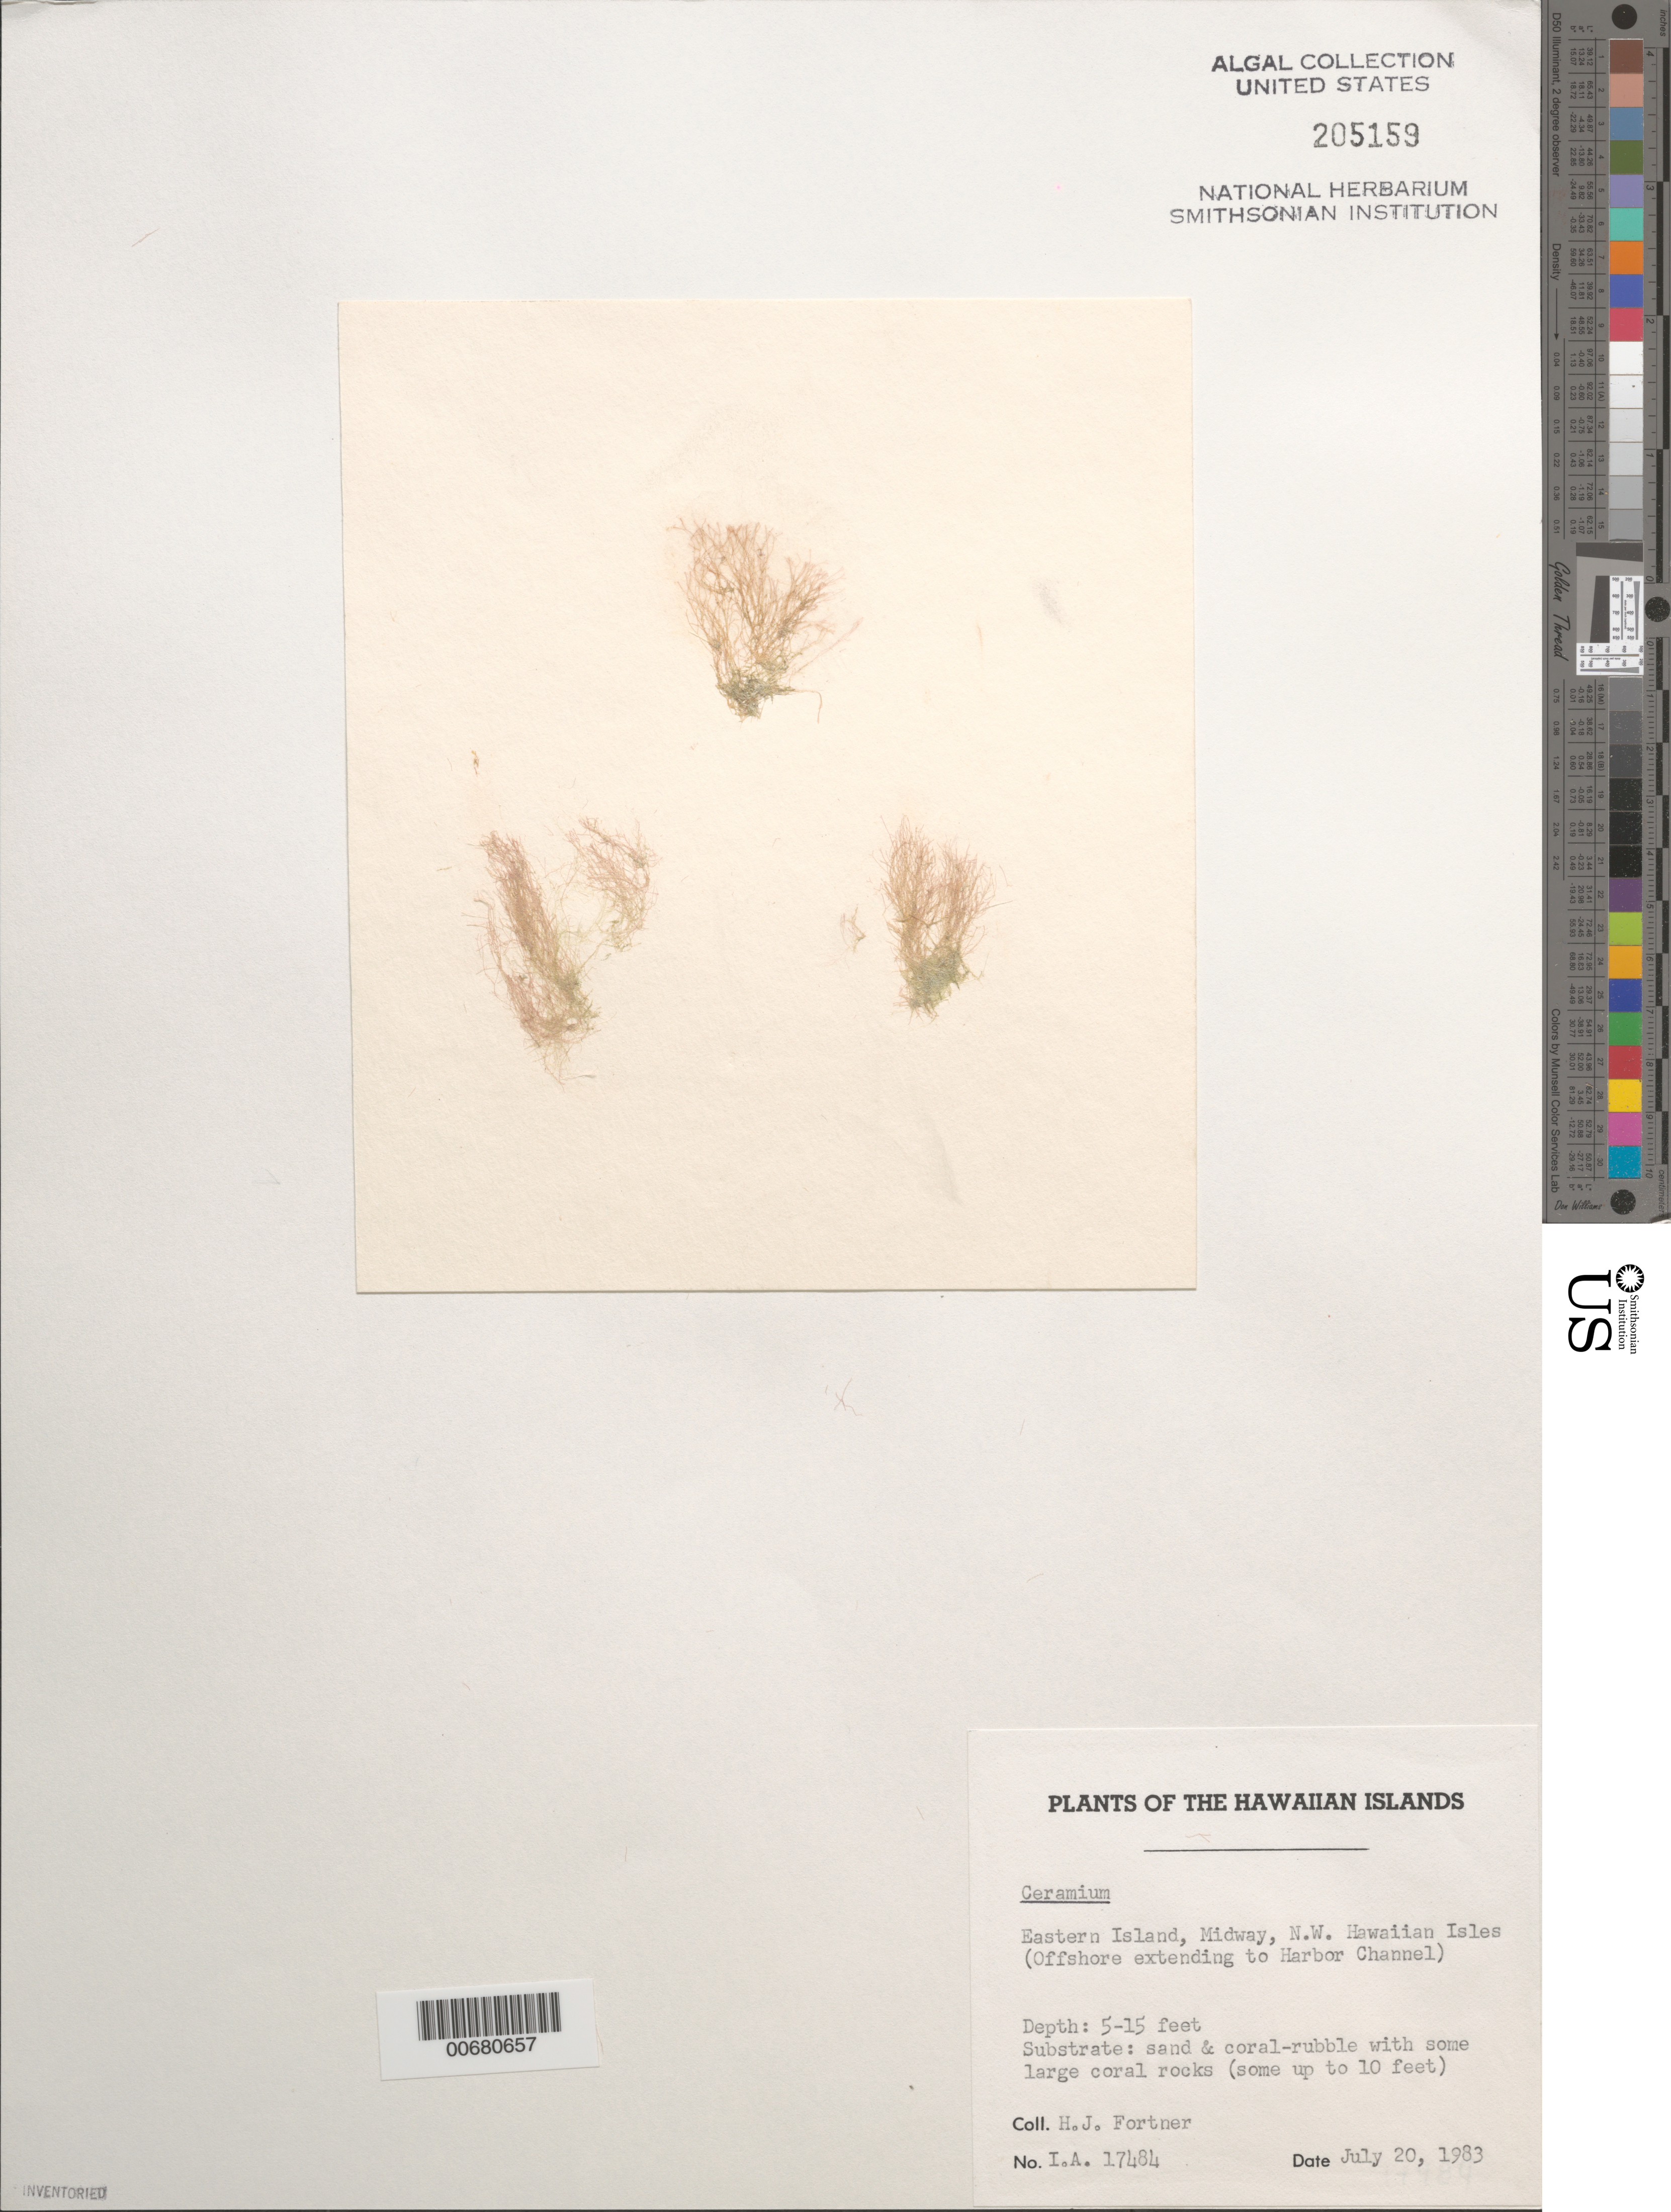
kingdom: Plantae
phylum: Rhodophyta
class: Florideophyceae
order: Ceramiales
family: Ceramiaceae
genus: Ceramium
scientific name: Ceramium sp.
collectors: H. Fortner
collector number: IAA 17484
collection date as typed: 20 Jul 1983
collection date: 1983-07-20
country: U.S. Administered Pacific Islands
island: Midway Atoll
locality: Offshore, extending to Harbor Channel, Eastern Islet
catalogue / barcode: US 205159